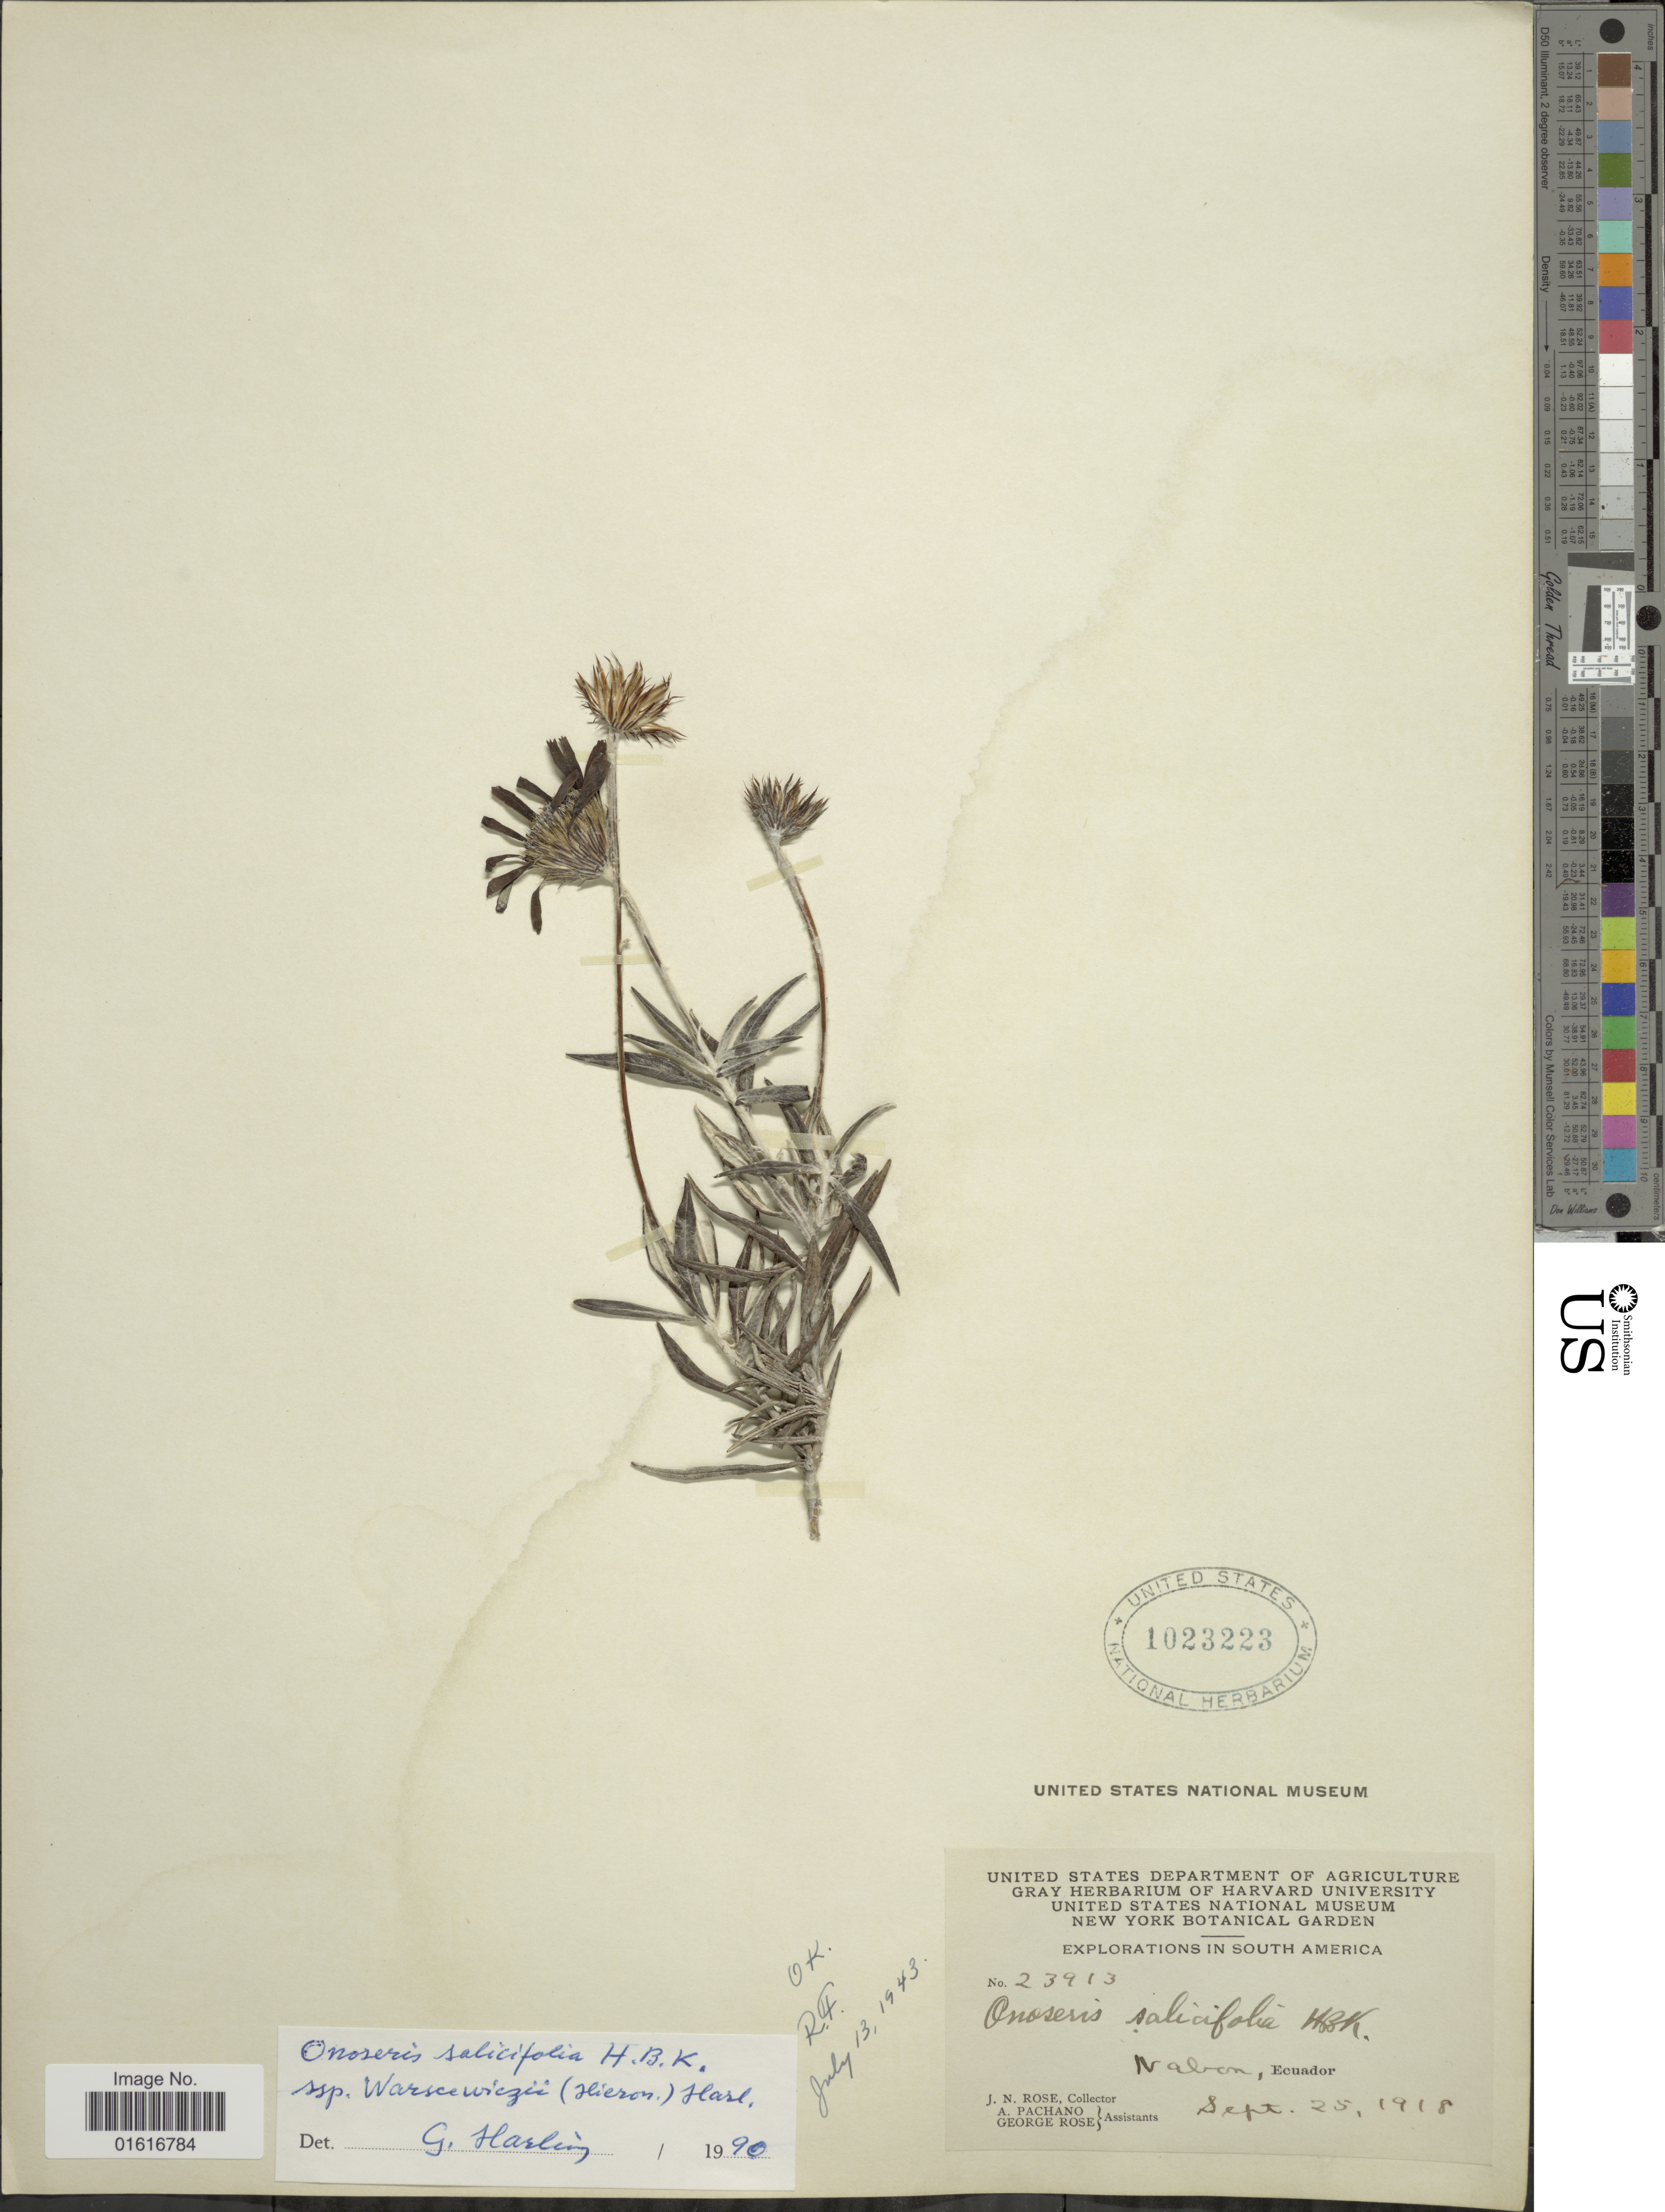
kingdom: Plantae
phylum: Tracheophyta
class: Magnoliopsida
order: Asterales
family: Asteraceae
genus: Onoseris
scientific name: Onoseris salicifolia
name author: Kunth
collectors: J. N. Rose, A. Pachano & G. Rose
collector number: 23913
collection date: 1918-09-25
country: Ecuador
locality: Nabon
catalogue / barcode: US 1023223